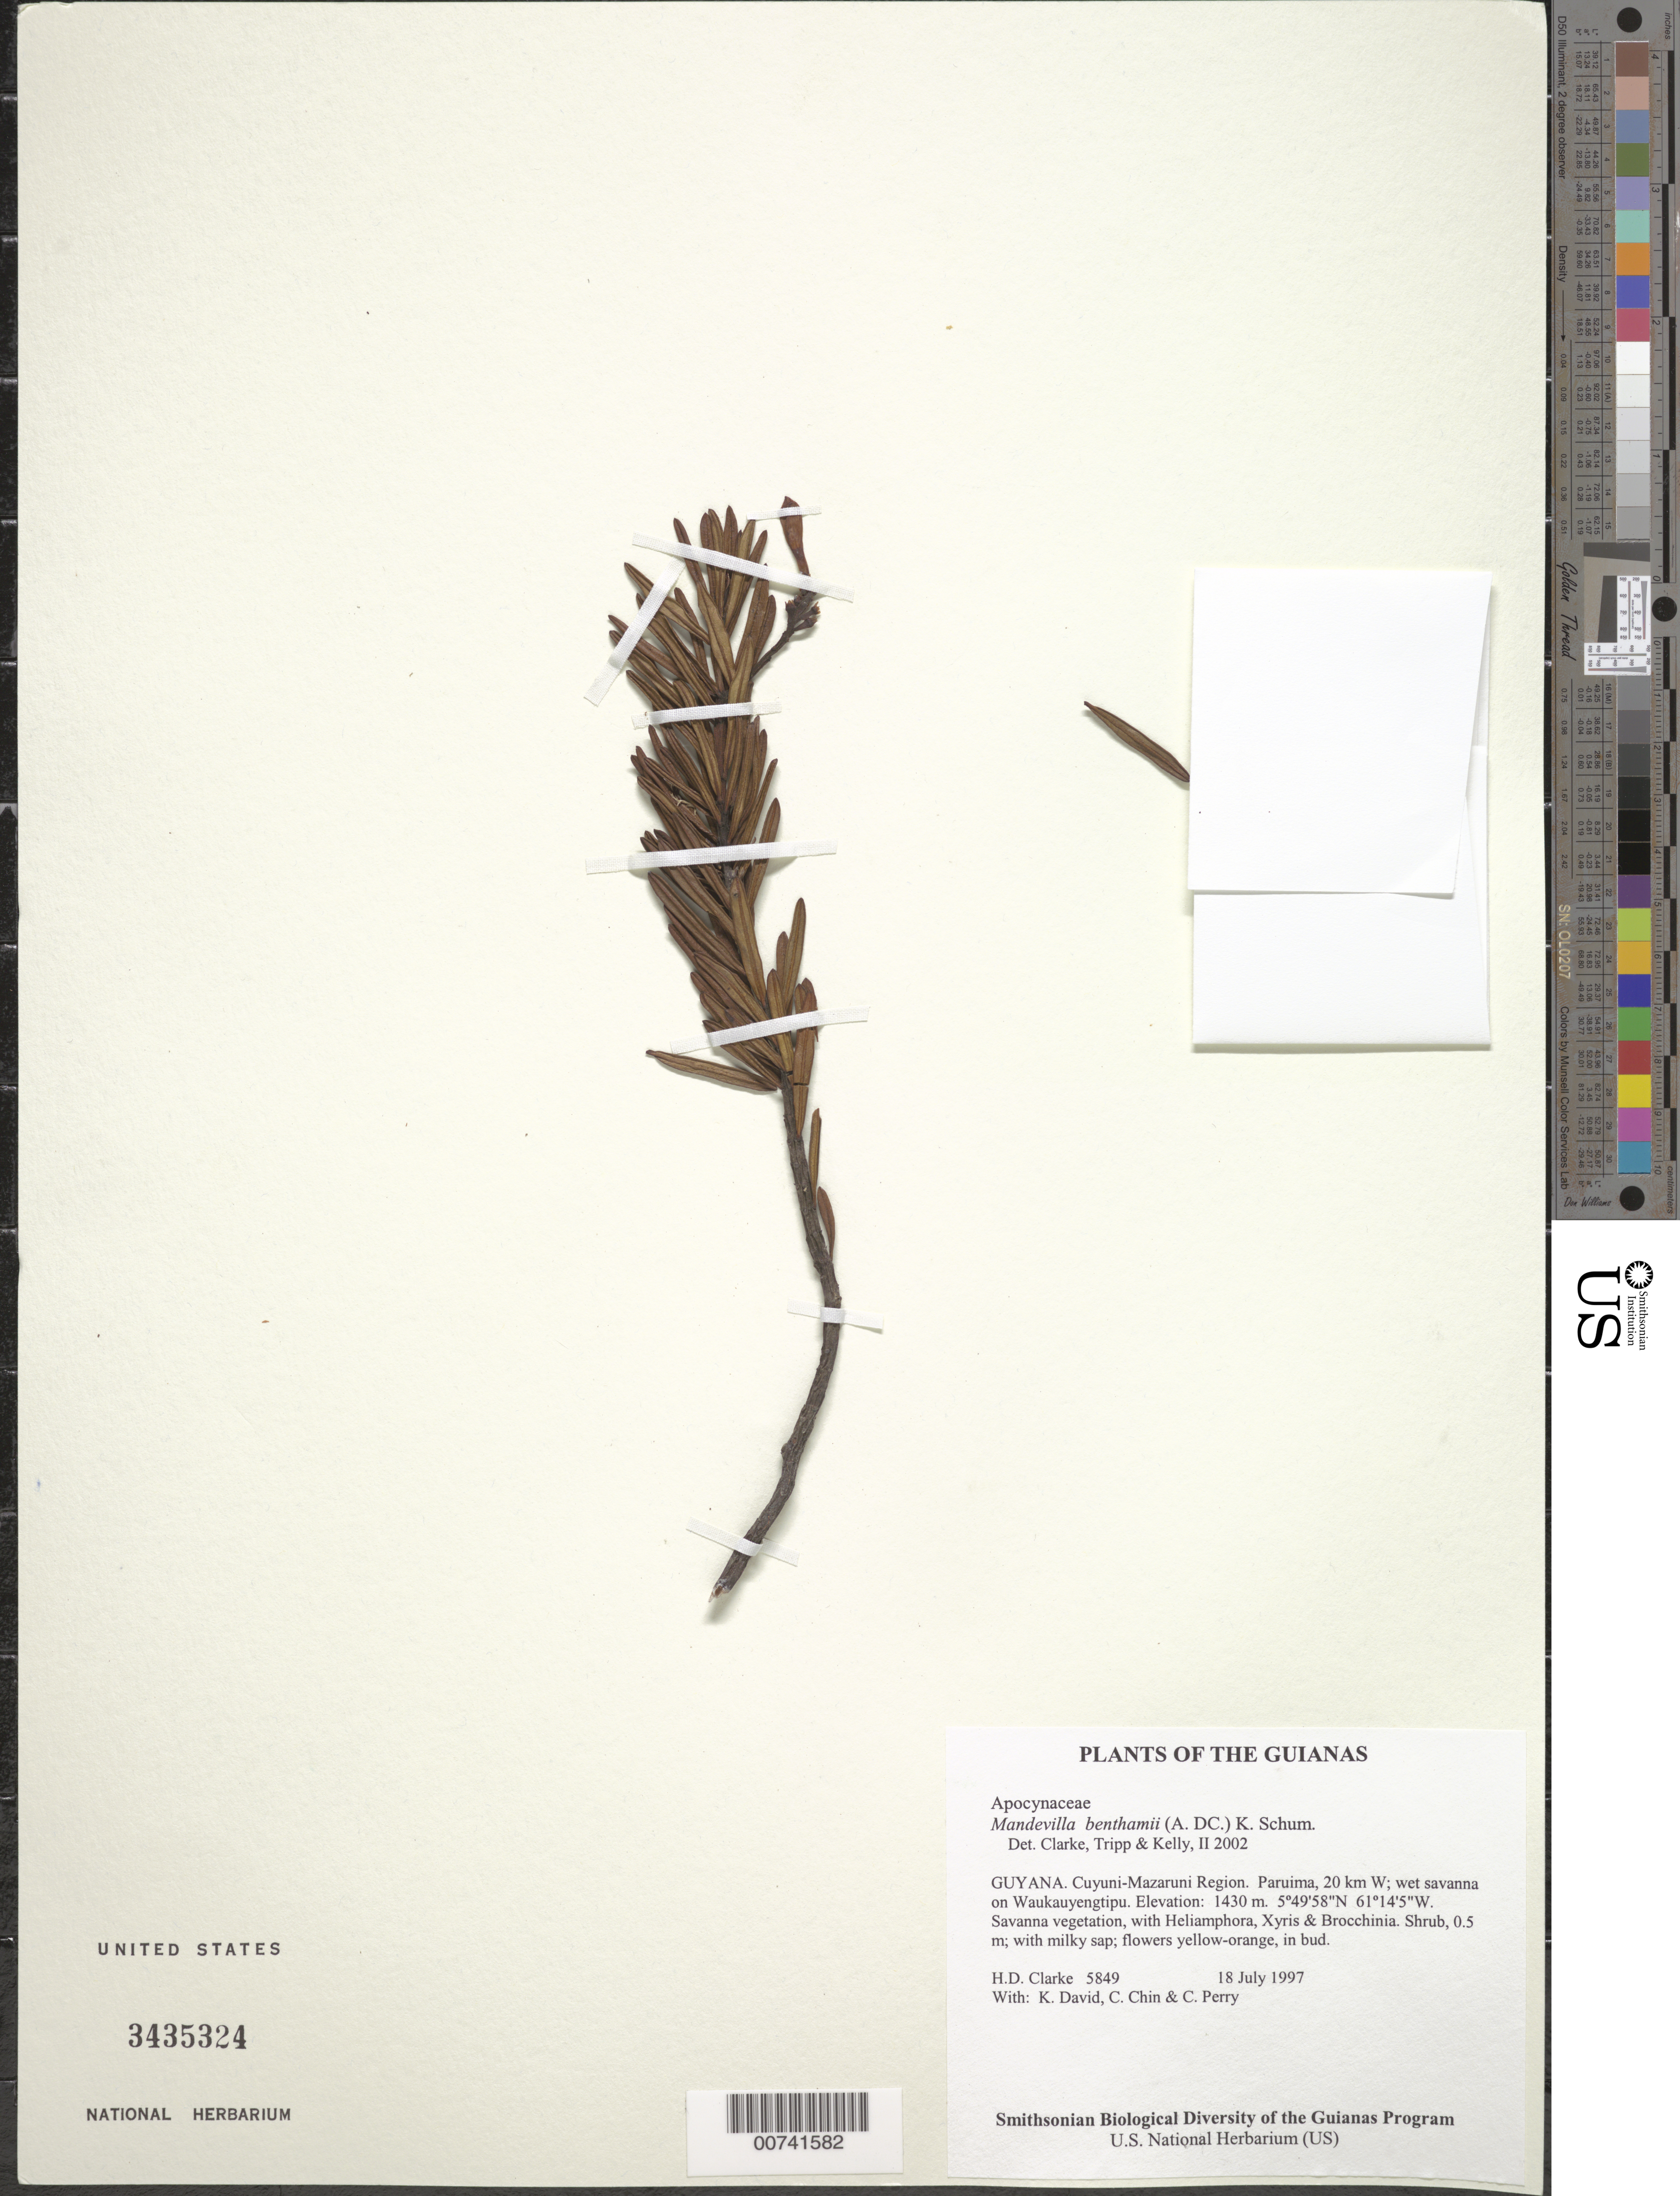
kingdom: Plantae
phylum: Tracheophyta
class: Magnoliopsida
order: Gentianales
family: Apocynaceae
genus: Mandevilla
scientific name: Mandevilla benthamii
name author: (A. DC.) K. Schum.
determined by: Kelly, J.; Clarke, H. D.; Tripp, E. A.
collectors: H. D. Clarke, K. David, C. Chin & C. Perry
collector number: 5849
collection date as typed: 18 July 1997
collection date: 1997-07-18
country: Guyana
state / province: Cuyuni-Mazaruni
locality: Paruima, 20 km W; wet savanna on Waukauyengtipu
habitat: Savanna vegetation, with Heliamphora, Xyris & Brocchinia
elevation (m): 1430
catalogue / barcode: US 3435324